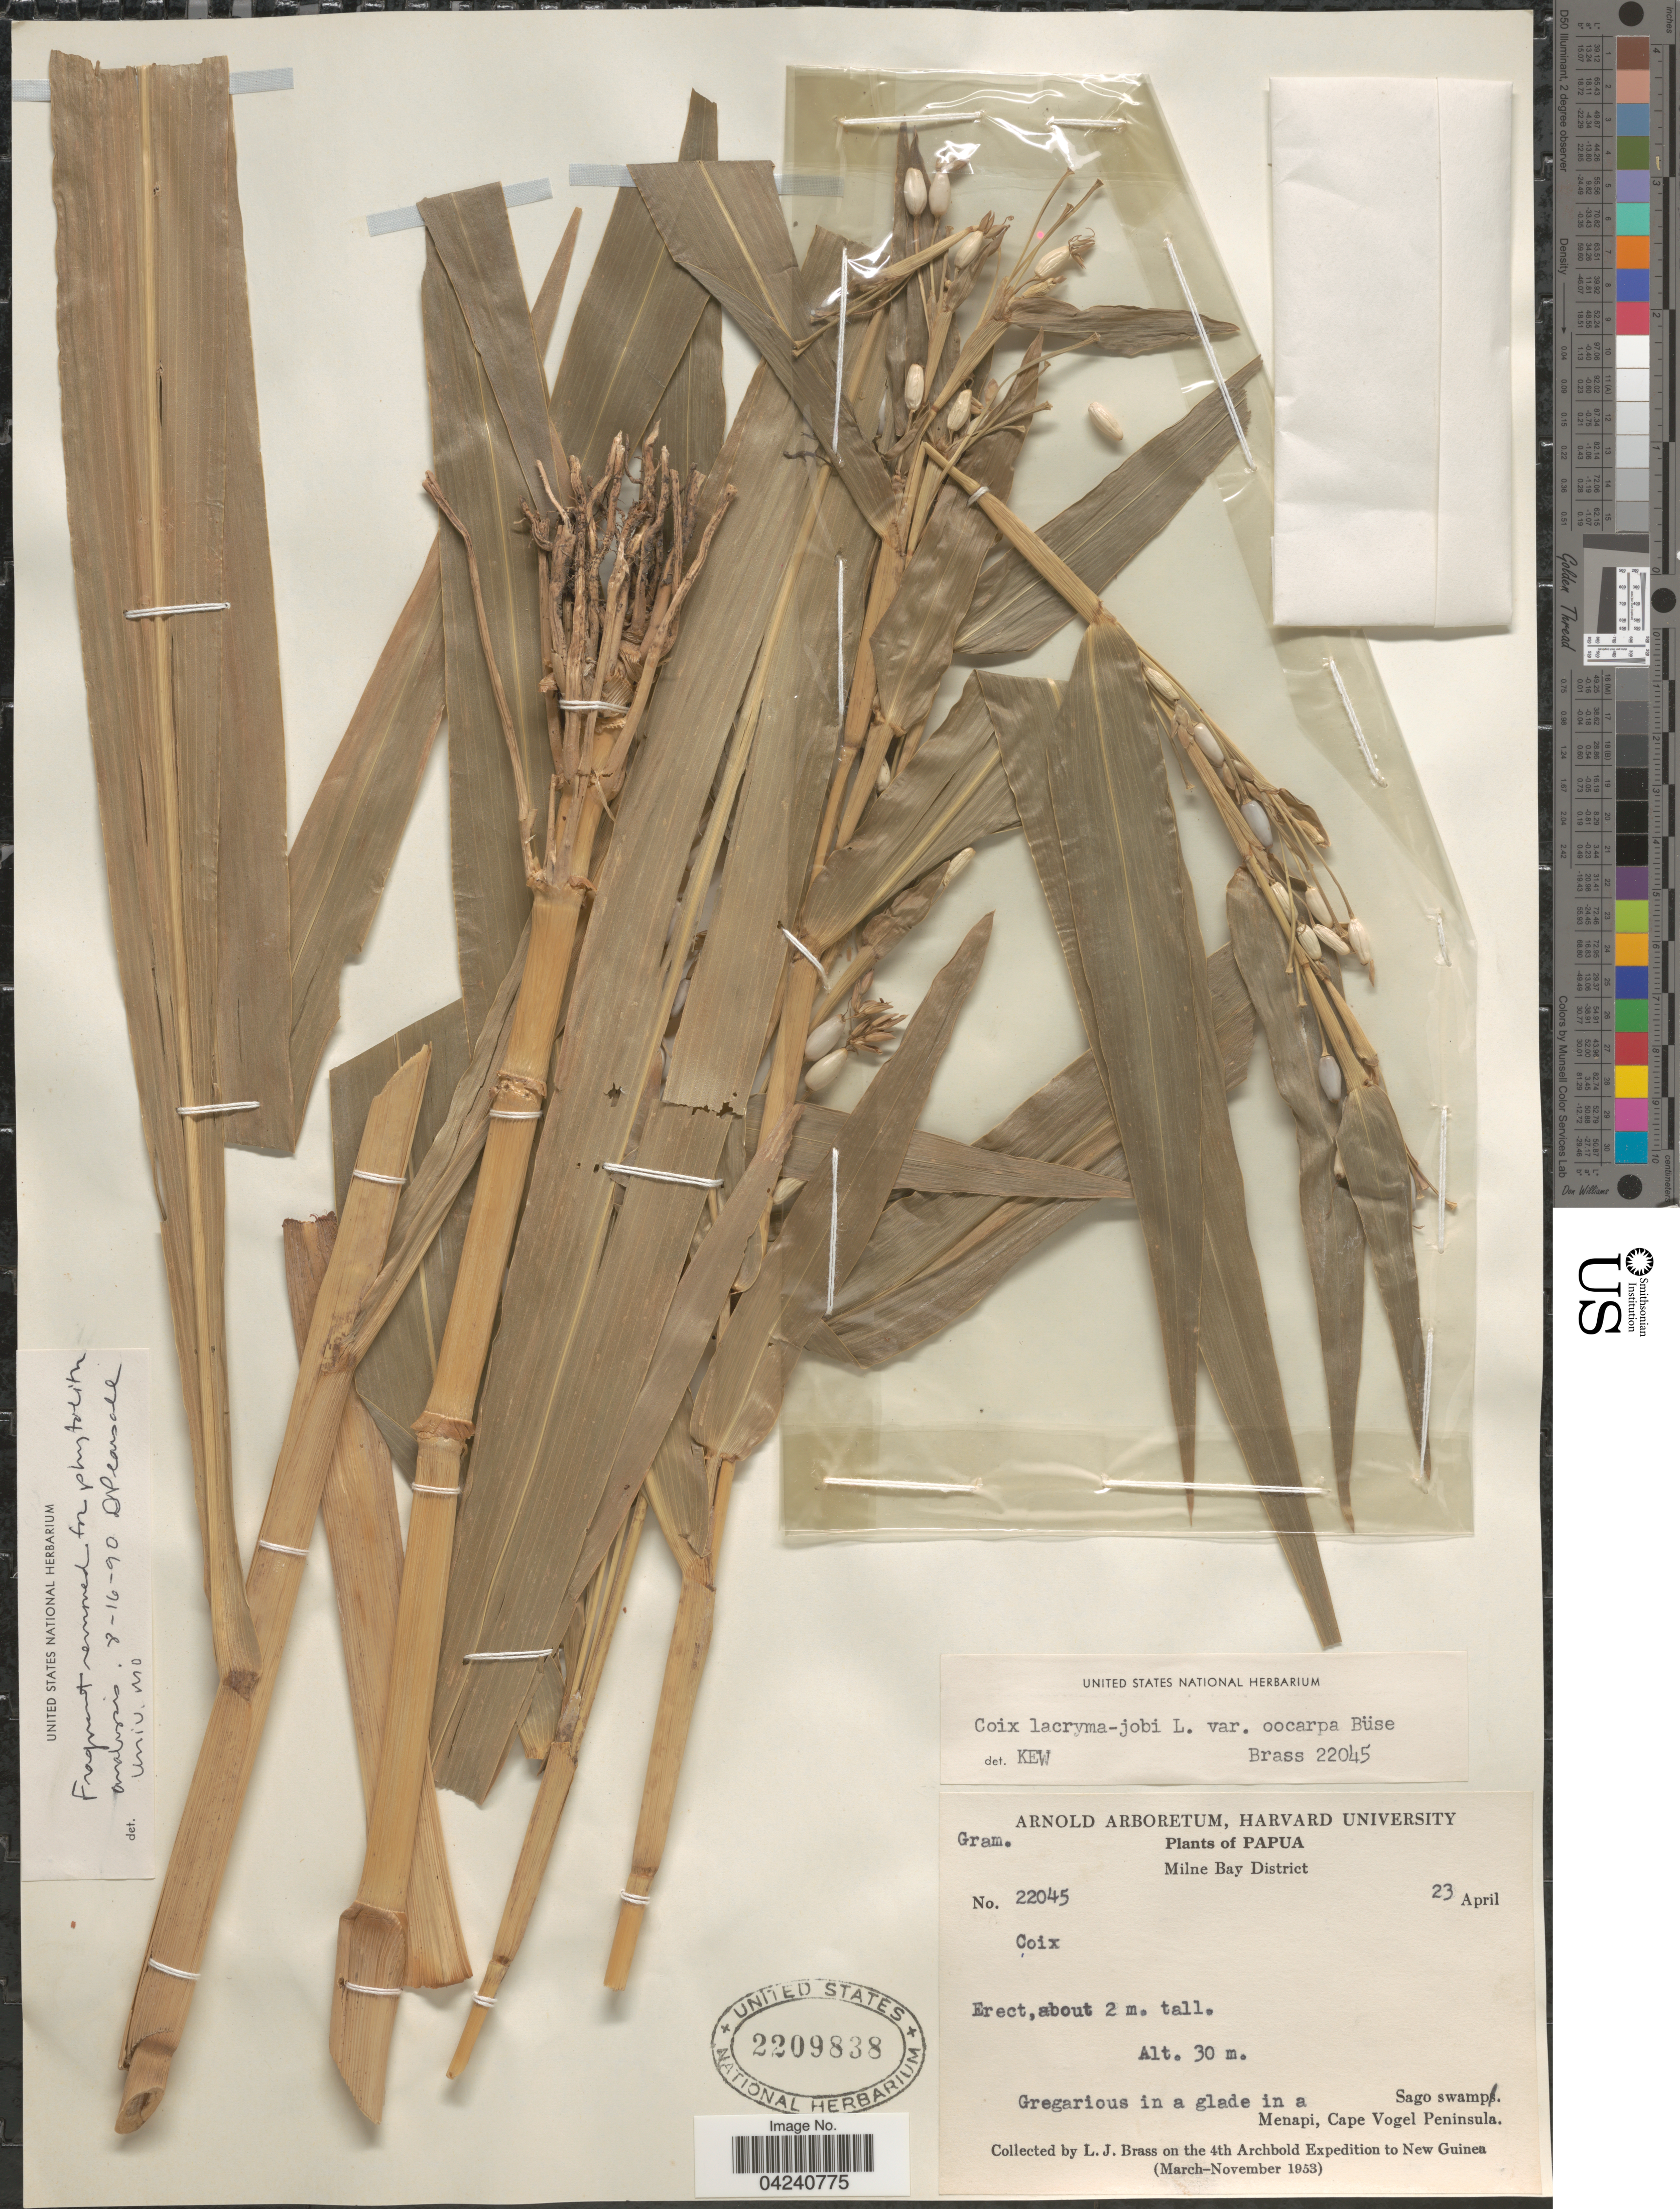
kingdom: Plantae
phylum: Tracheophyta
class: Liliopsida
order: Poales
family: Poaceae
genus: Coix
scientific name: Coix lacryma-jobi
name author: L.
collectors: L. J. Brass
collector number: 22045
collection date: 1953-04-23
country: Papua New Guinea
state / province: Milne Bay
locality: Papua. Milne Bay District. In a Sago swamp. Menapi, Cape Vogel Peninsula. The 4th Archbold Expedition to New Guinea (March-November 1953).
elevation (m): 30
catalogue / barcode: US 2209838